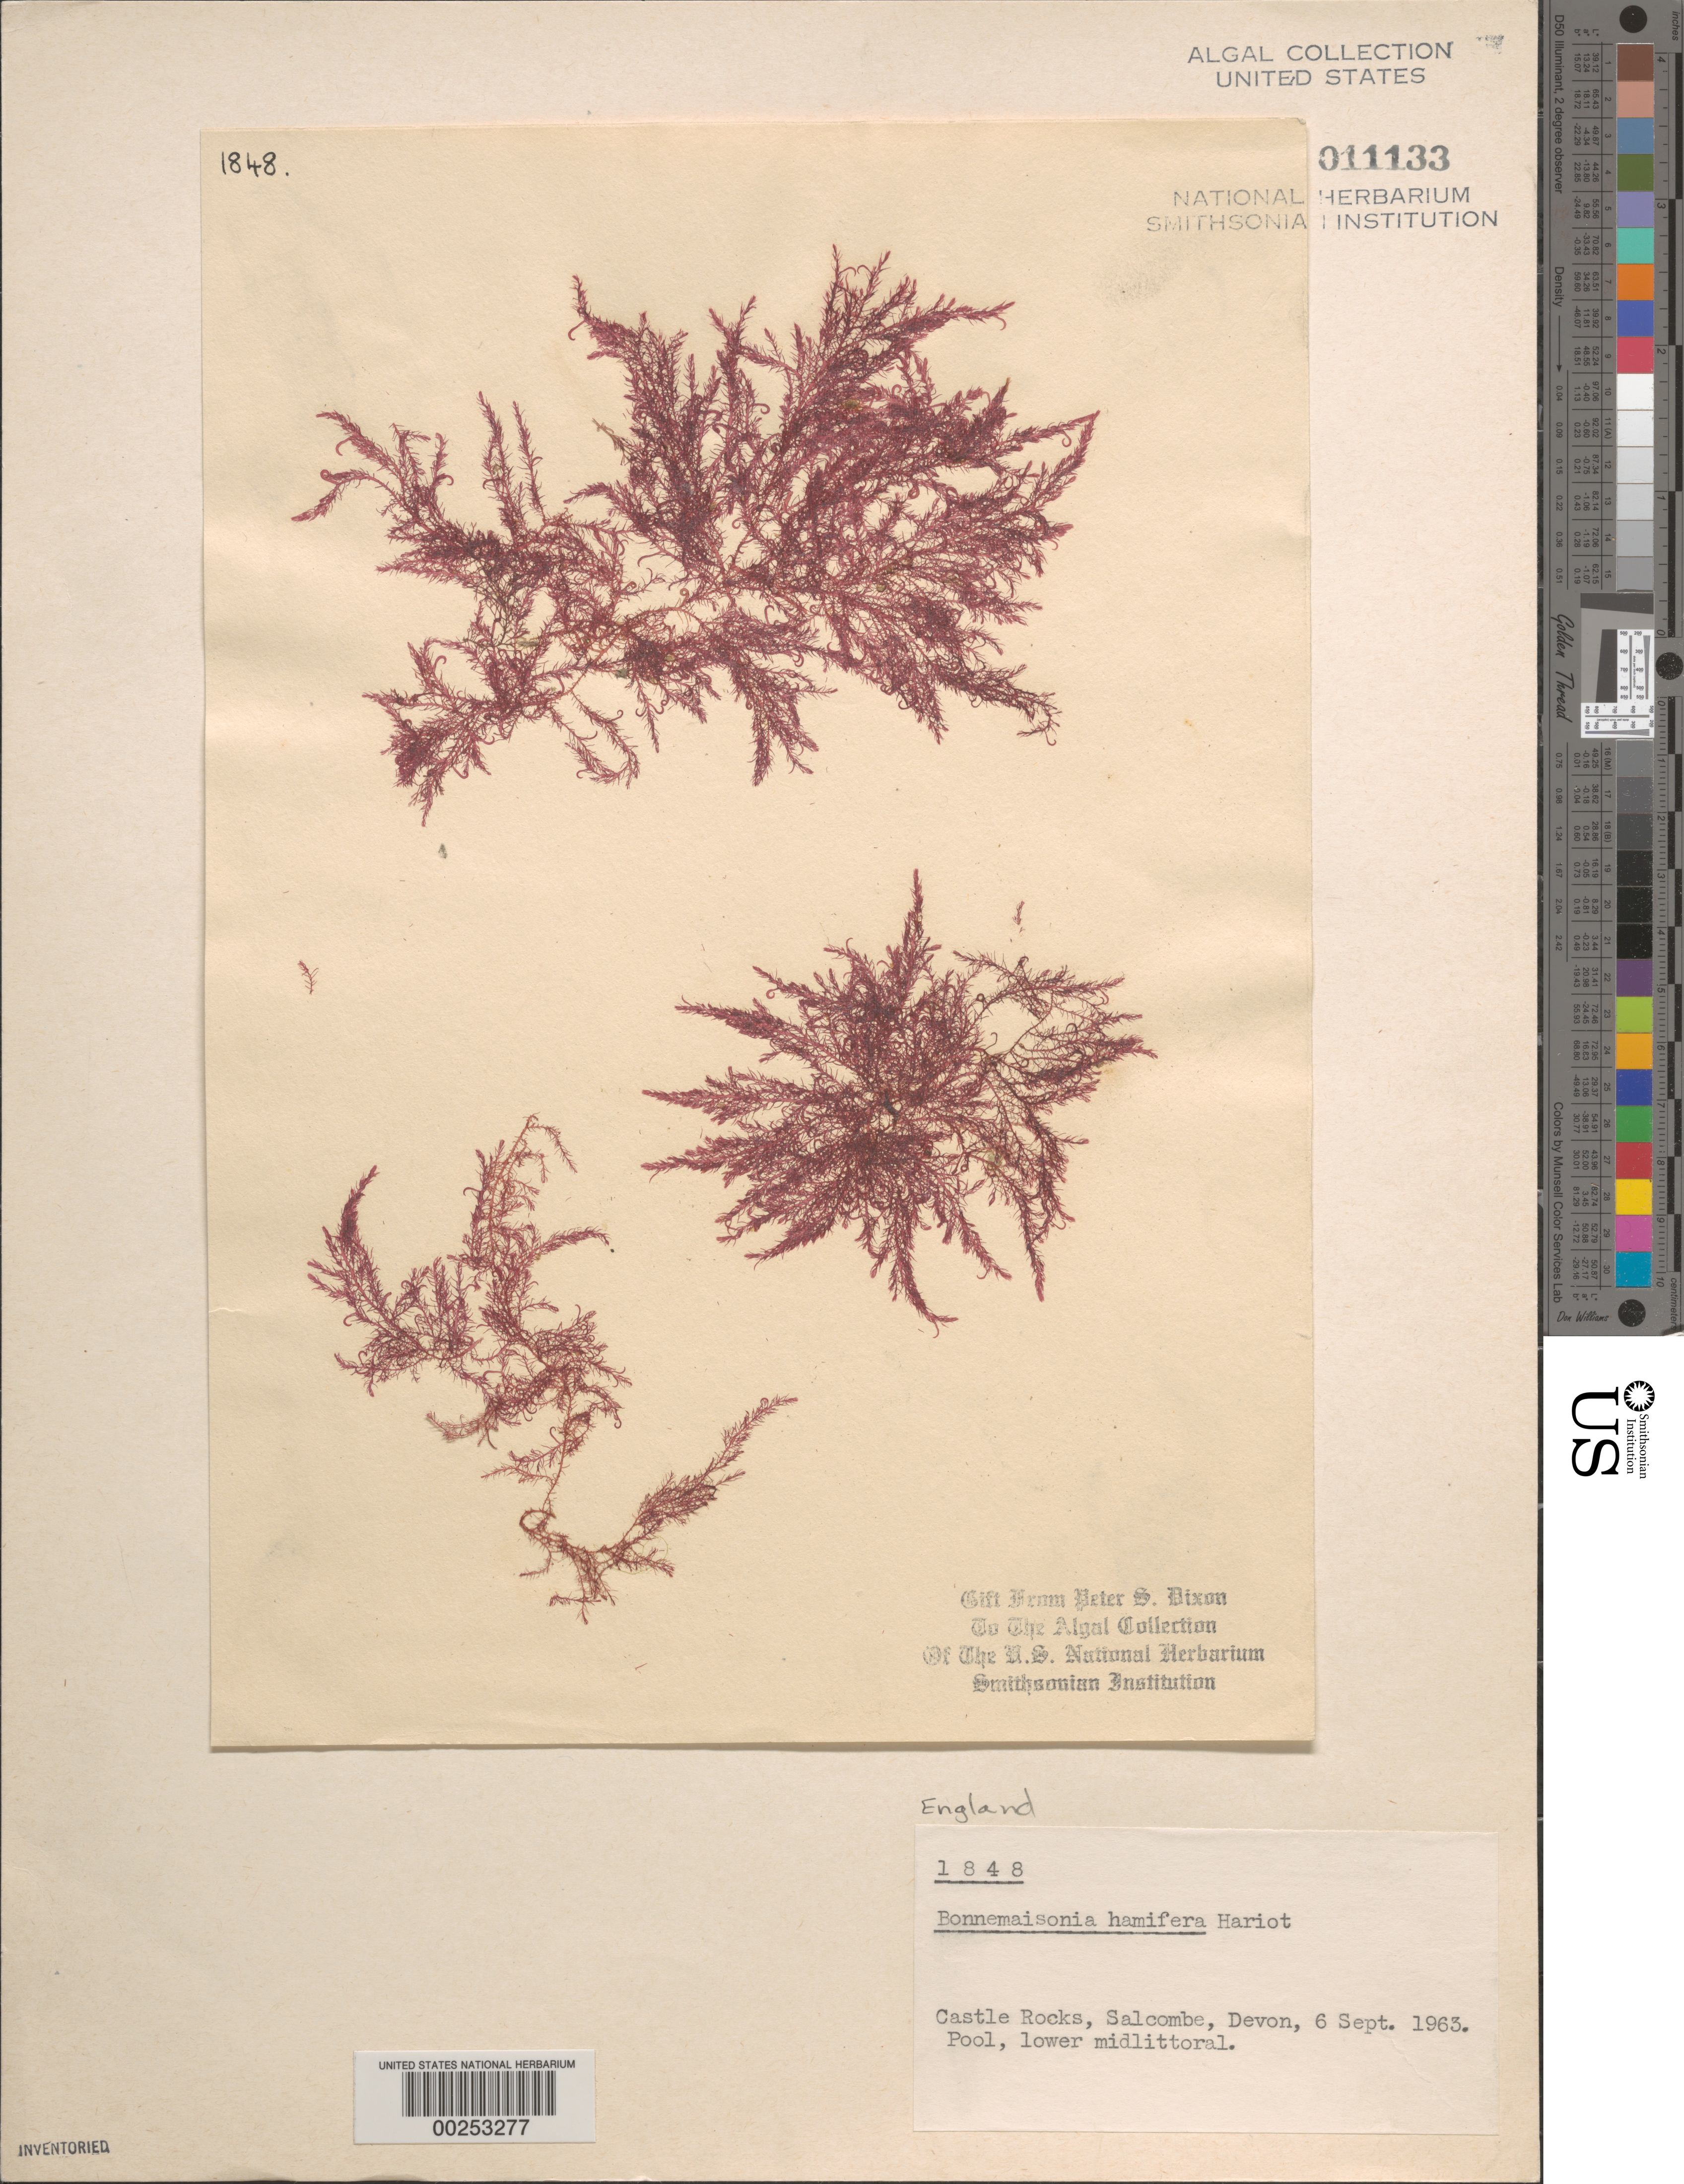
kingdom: Plantae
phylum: Rhodophyta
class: Florideophyceae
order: Bonnemaisoniales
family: Bonnemaisoniaceae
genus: Bonnemaisonia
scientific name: Bonnemaisonia hamifera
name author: P. Hariot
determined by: Dixon, P. S.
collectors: P. S. Dixon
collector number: PSD 1848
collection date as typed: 06 Nov 1963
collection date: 1963-11-06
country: United Kingdom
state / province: England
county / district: Devon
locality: Castle Rocks, Salcombe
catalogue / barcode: US 11133